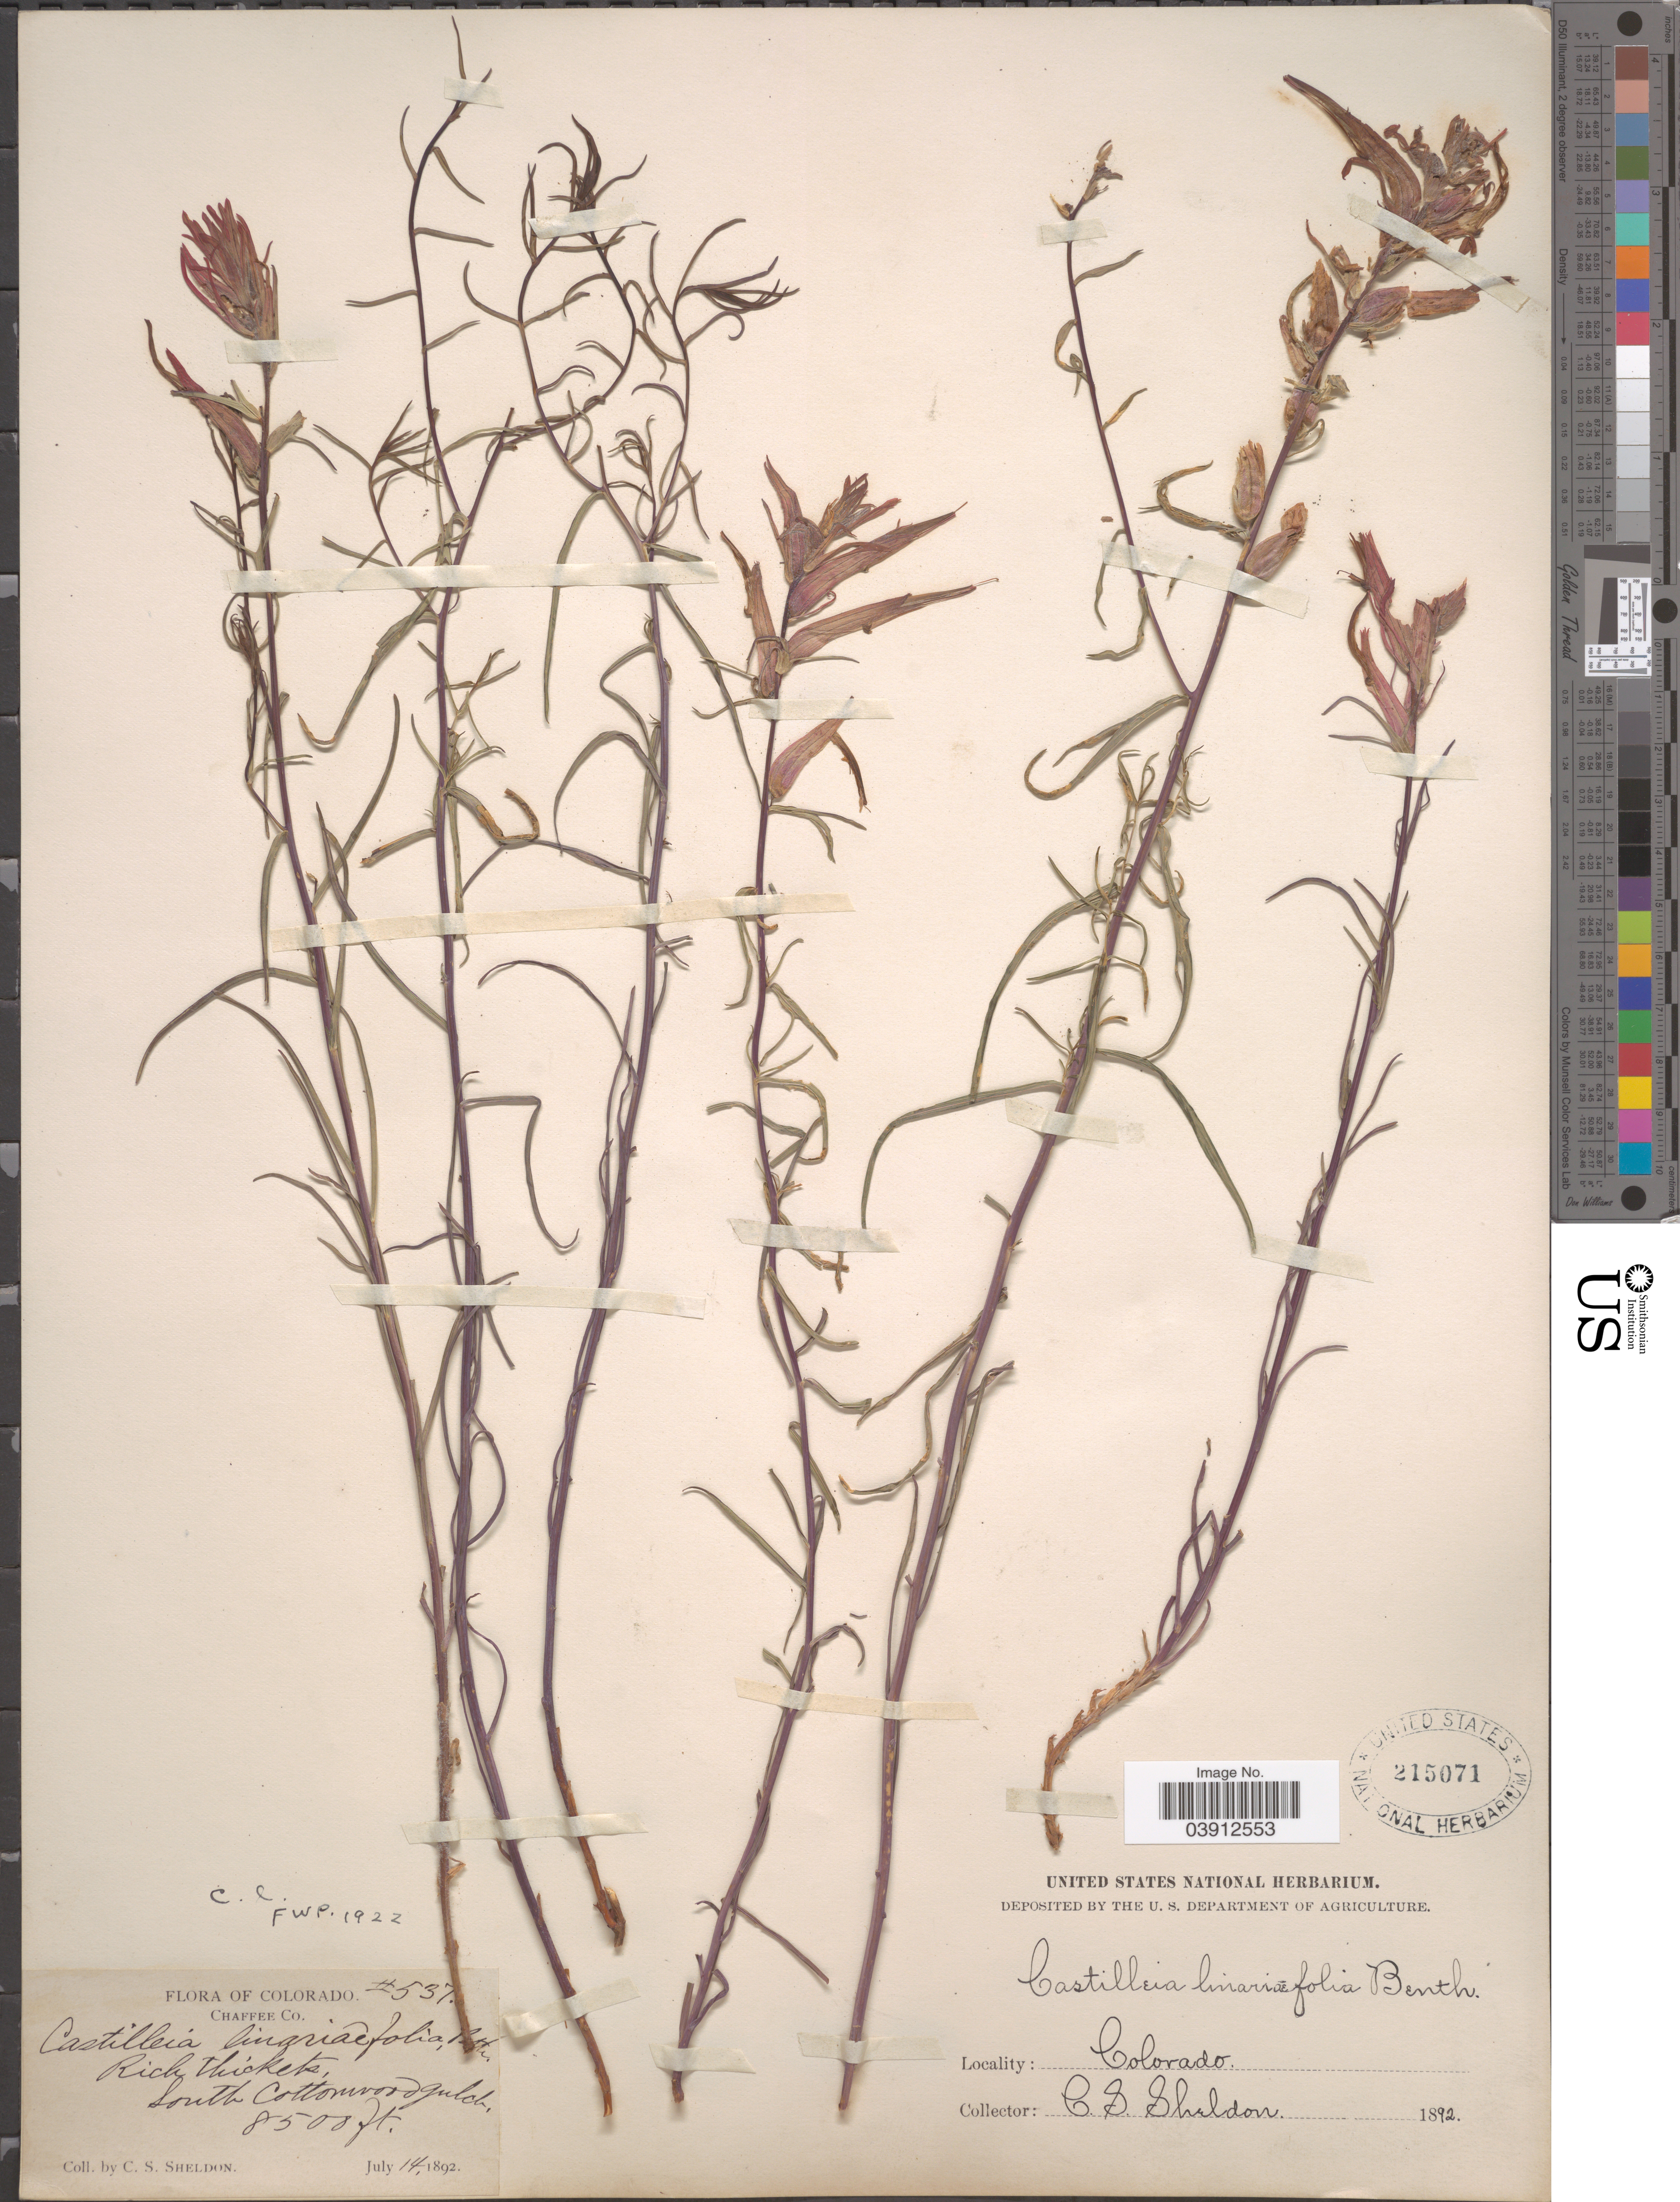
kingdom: Plantae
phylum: Tracheophyta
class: Magnoliopsida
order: Lamiales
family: Orobanchaceae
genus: Castilleja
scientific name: Castilleja linariifolia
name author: Benth.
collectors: C. S. Sheldon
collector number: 537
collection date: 1892-07-14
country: United States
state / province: Colorado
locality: Chaffee Co. Rich thicket, South Cottonwood gulch.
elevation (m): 2591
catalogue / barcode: US 215071